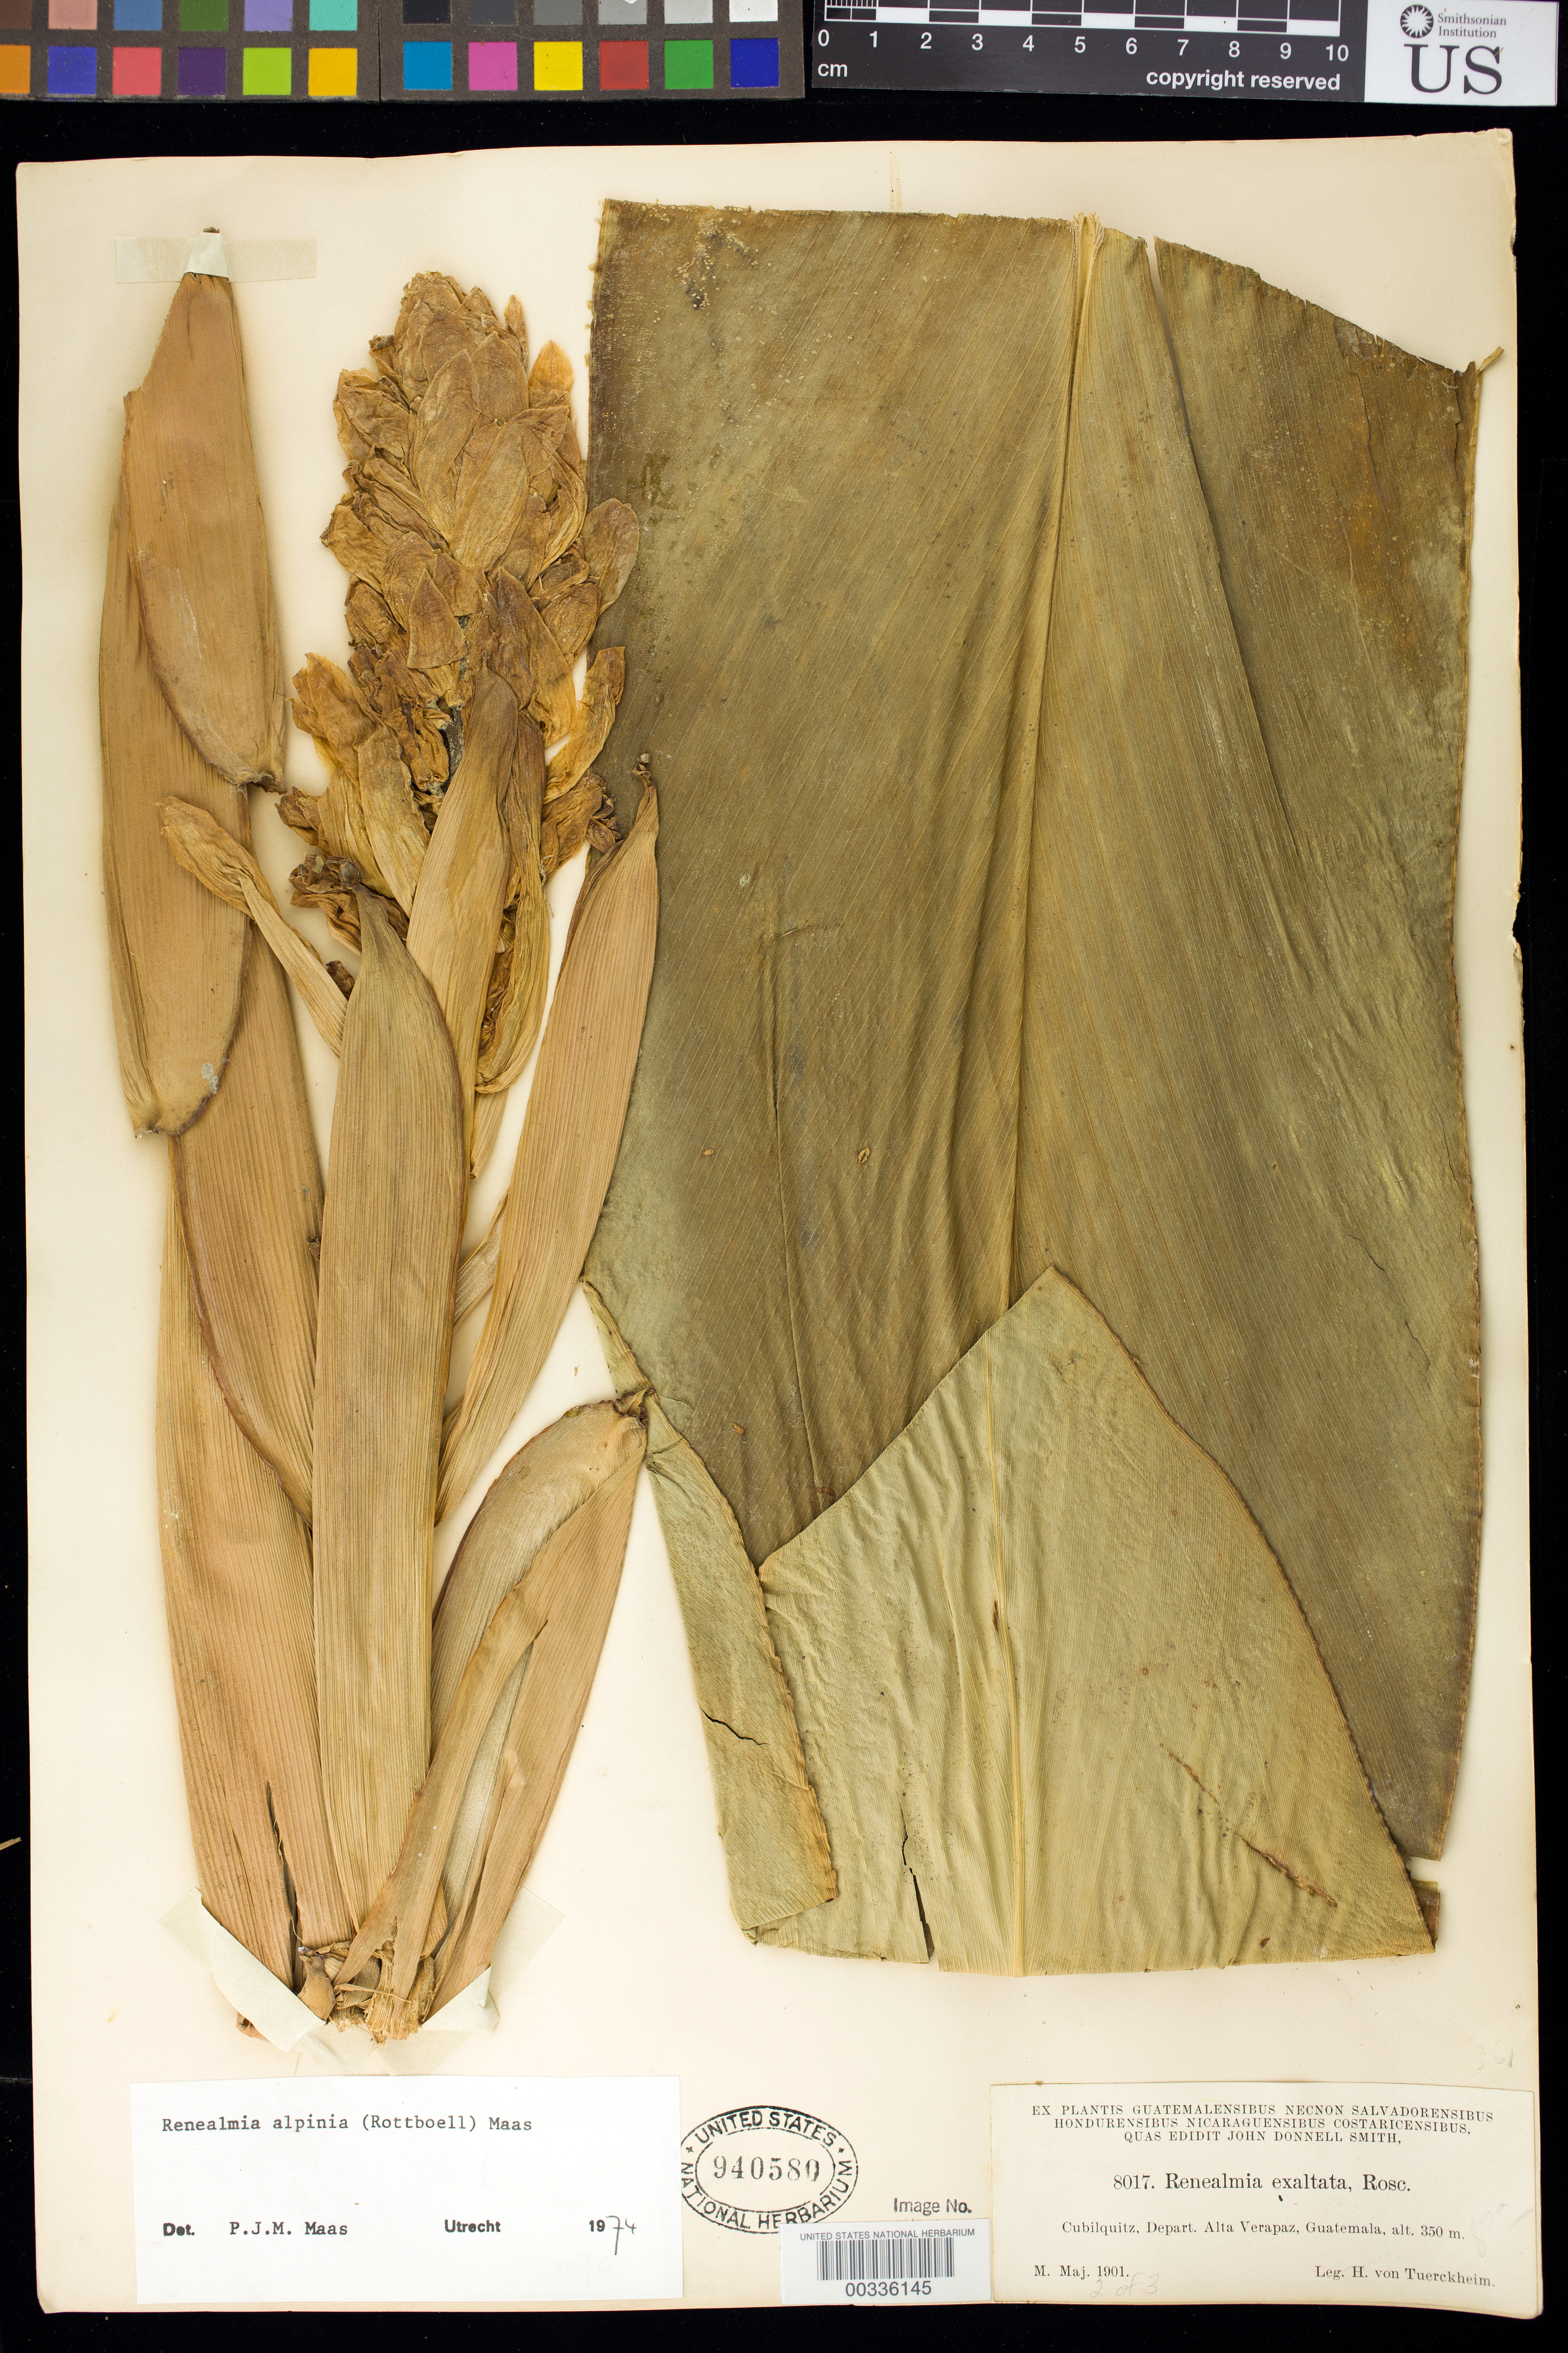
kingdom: Plantae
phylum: Tracheophyta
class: Liliopsida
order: Zingiberales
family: Zingiberaceae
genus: Renealmia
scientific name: Renealmia alpinia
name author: (Rottb.) Maas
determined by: Maas, Paul J. M.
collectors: H. von Türckheim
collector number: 8017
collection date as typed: May 1901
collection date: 1901-05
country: Guatemala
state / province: Alta Verapaz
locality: Cubilquitz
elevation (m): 350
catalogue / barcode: US 940580